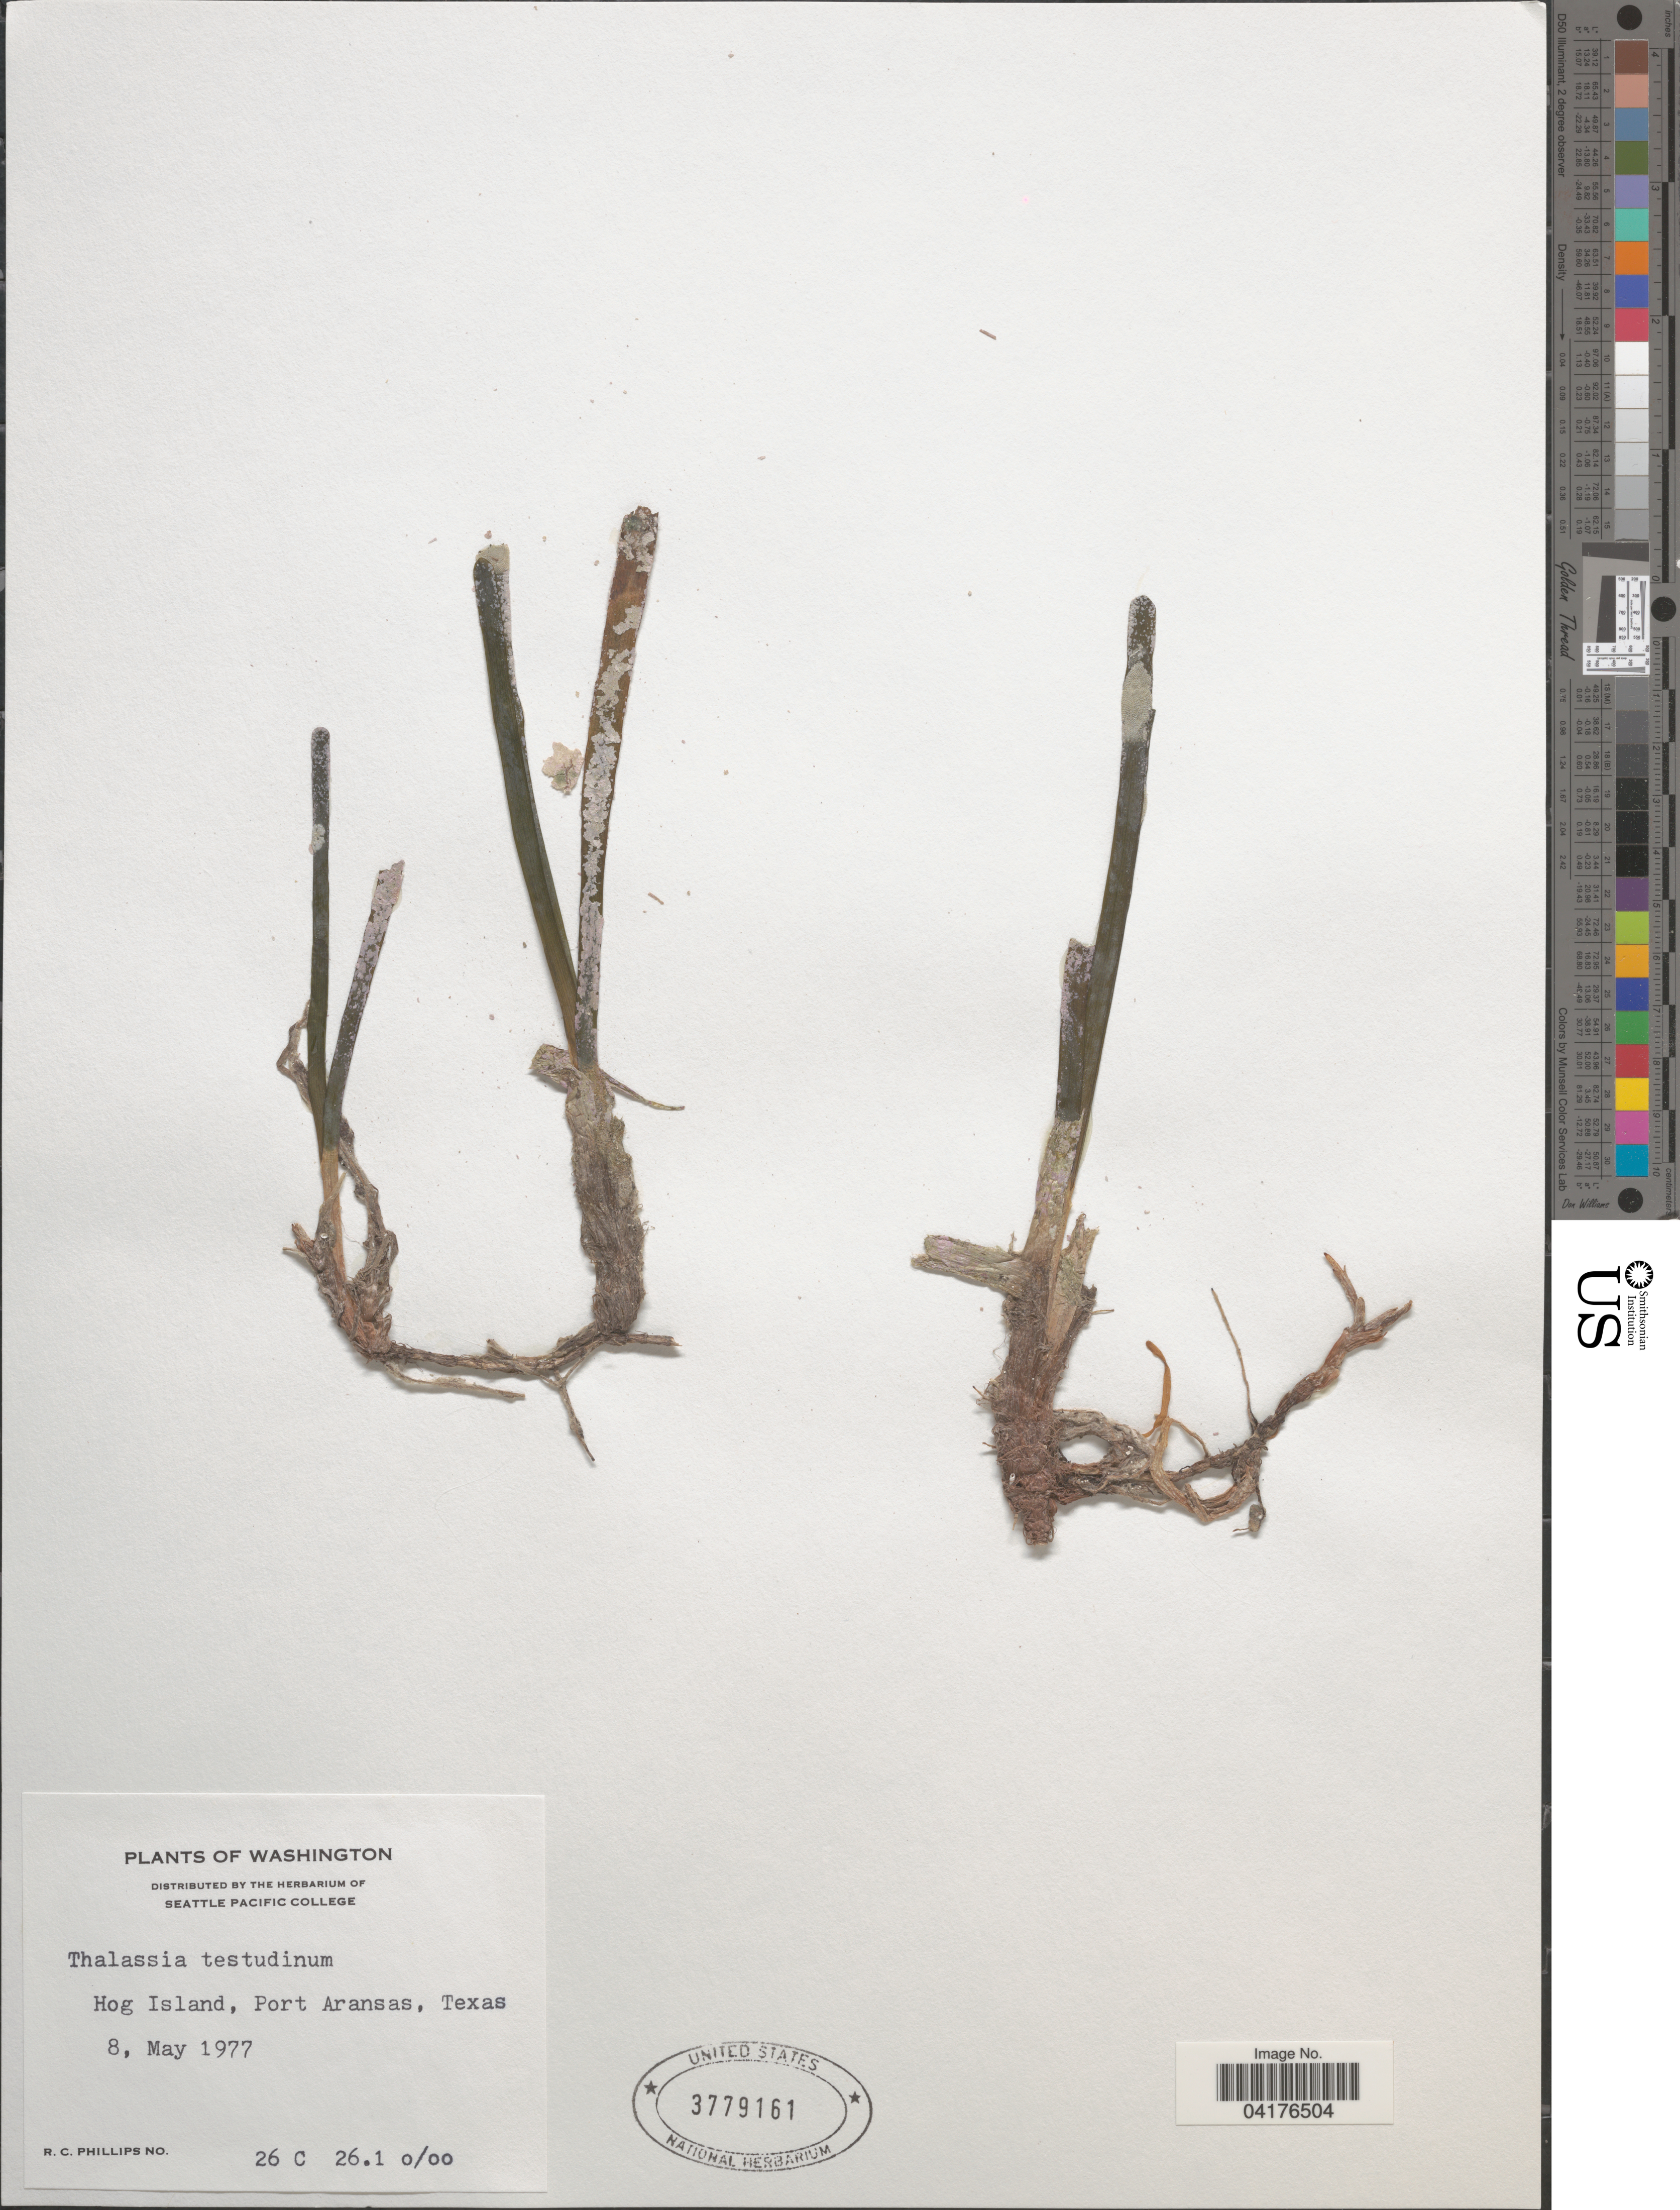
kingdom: Plantae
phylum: Tracheophyta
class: Liliopsida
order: Alismatales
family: Hydrocharitaceae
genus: Thalassia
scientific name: Thalassia testudinum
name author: Banks & Sol. ex K.D. Koenig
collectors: R. C. Phillips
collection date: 1977-05-08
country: United States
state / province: Texas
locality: Hog Island, Port Aransas, TX.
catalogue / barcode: US 3779161